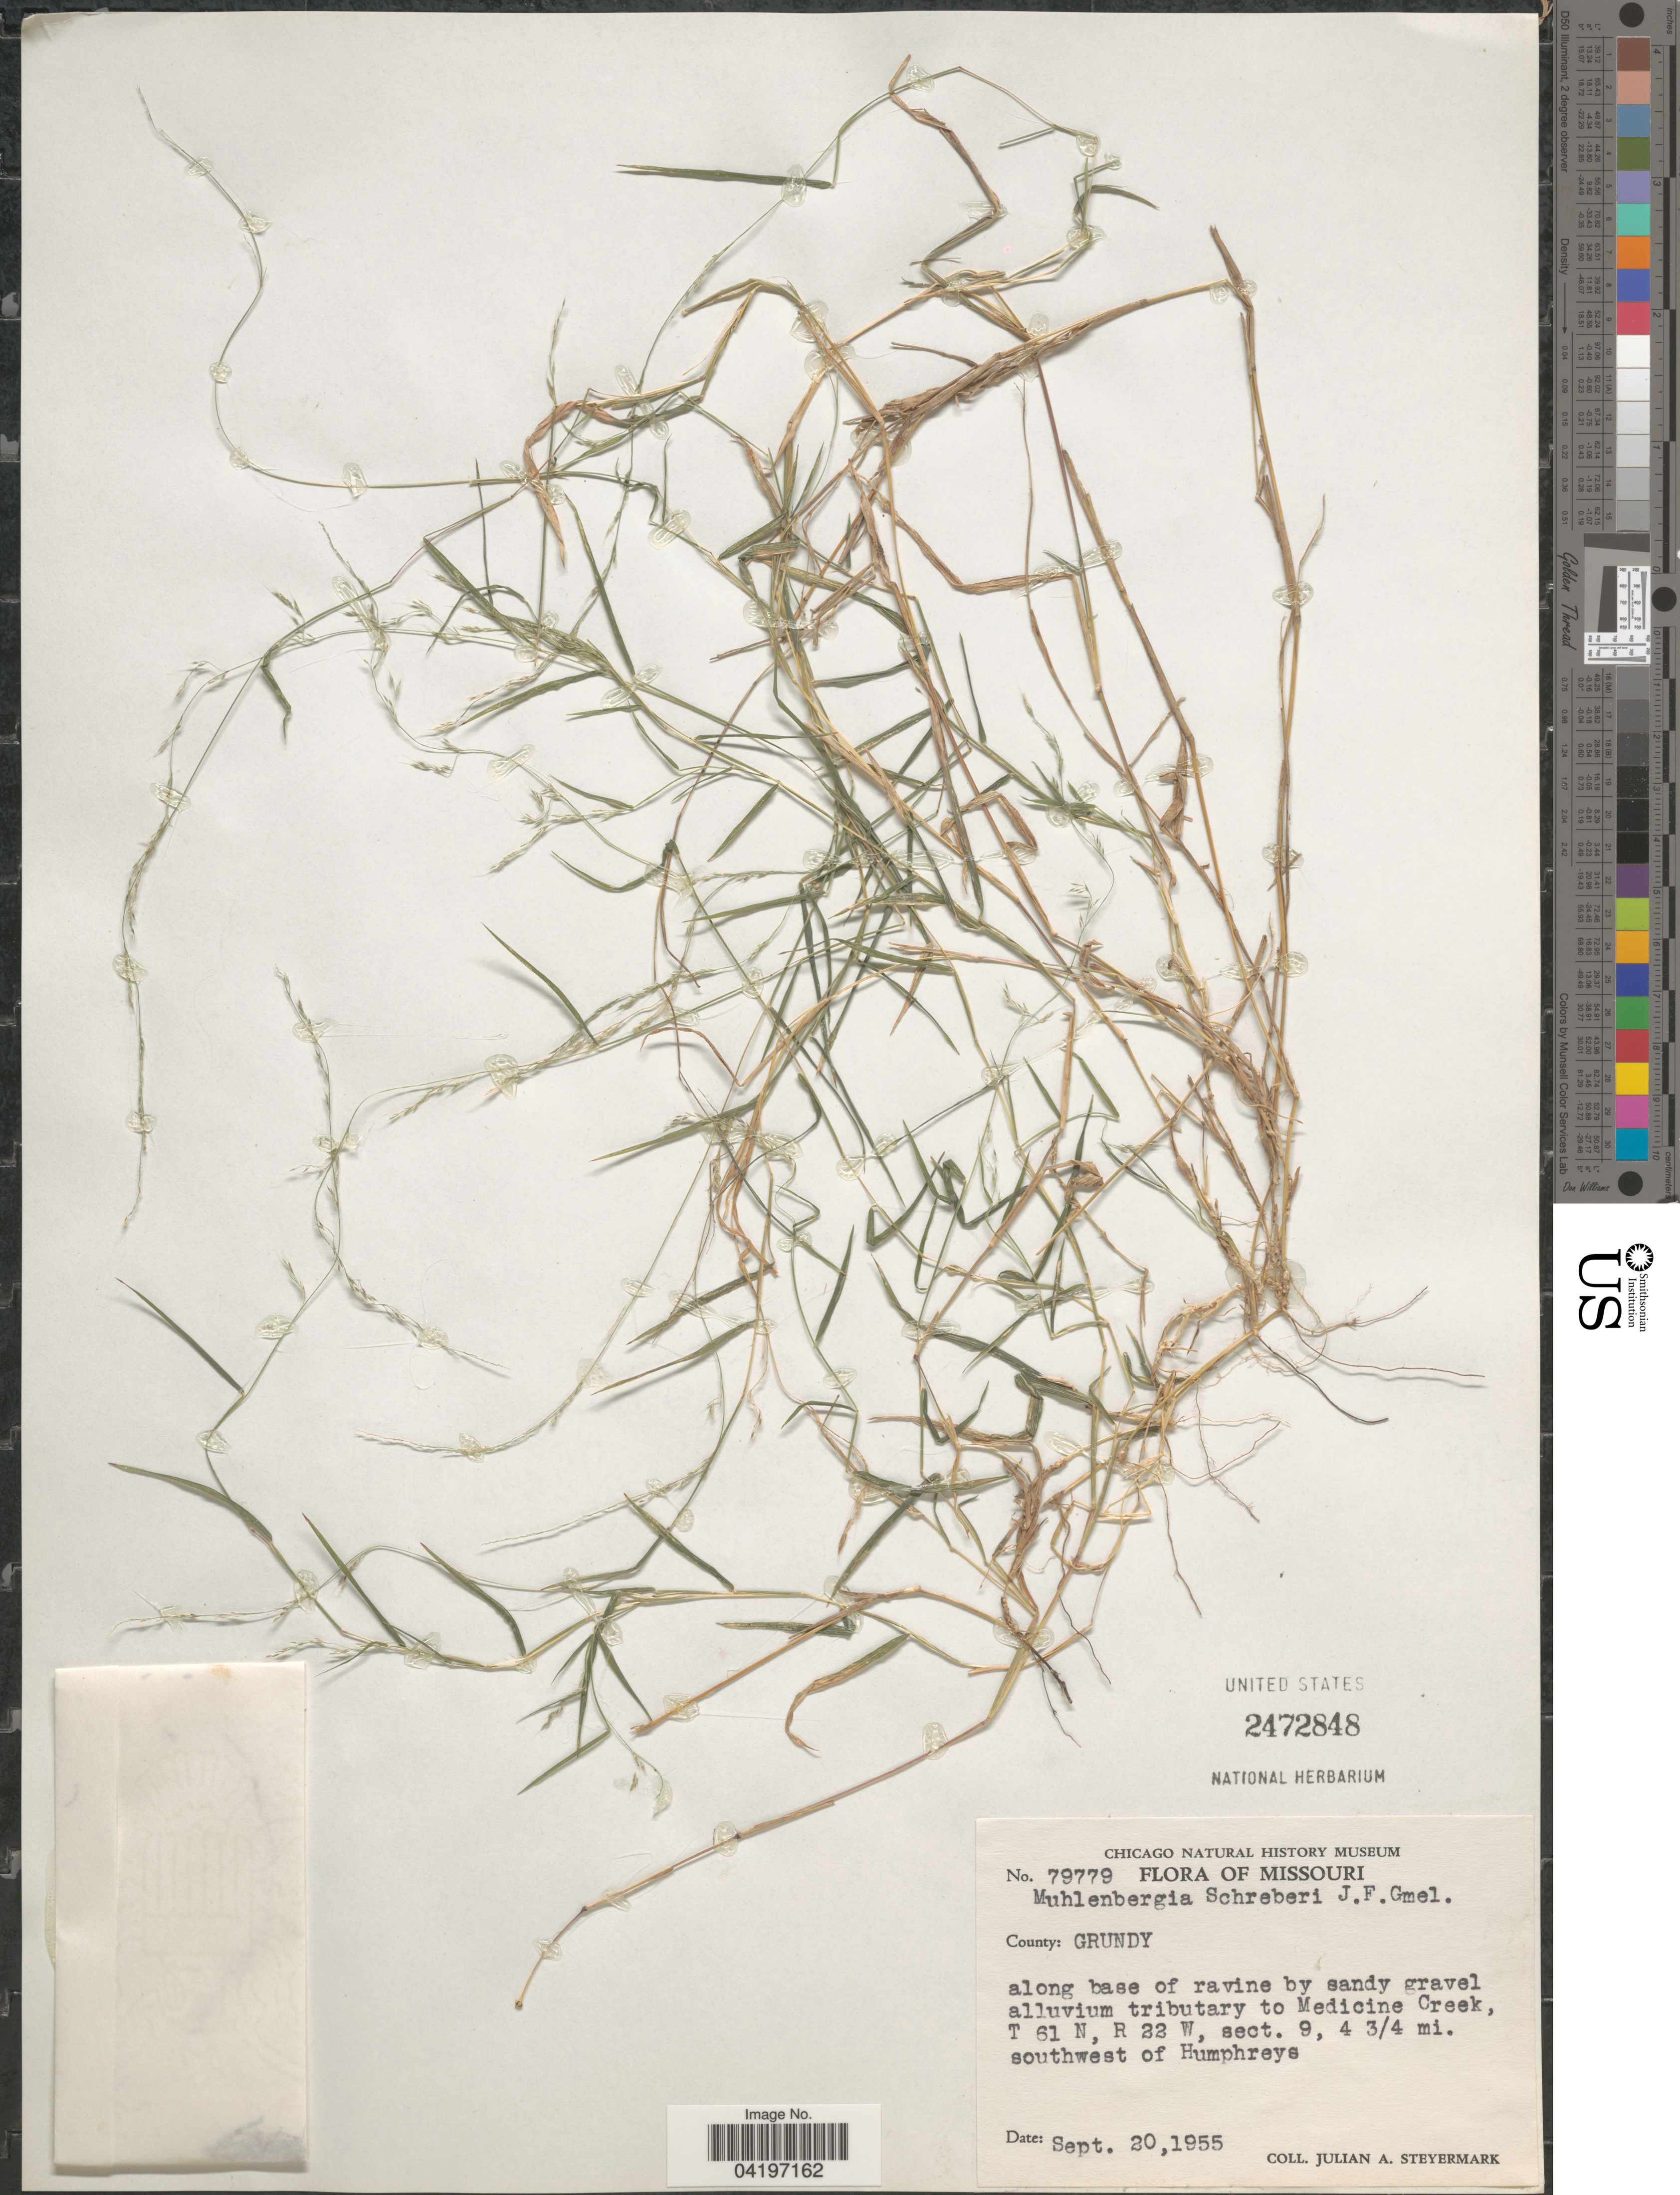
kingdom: Plantae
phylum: Tracheophyta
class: Liliopsida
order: Poales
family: Poaceae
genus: Muhlenbergia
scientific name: Muhlenbergia schreberi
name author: J.F. Gmel.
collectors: J. Steyermark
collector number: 79779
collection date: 1955-09-20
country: United States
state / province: Missouri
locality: County: Grundy. Along base of ravine by sandy gravel alluvium tributary to Medicine Creek, T 61 N, R 22 W, sect. 9, 4 3/4 mi. southwest of Humphreys.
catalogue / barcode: US 2472848